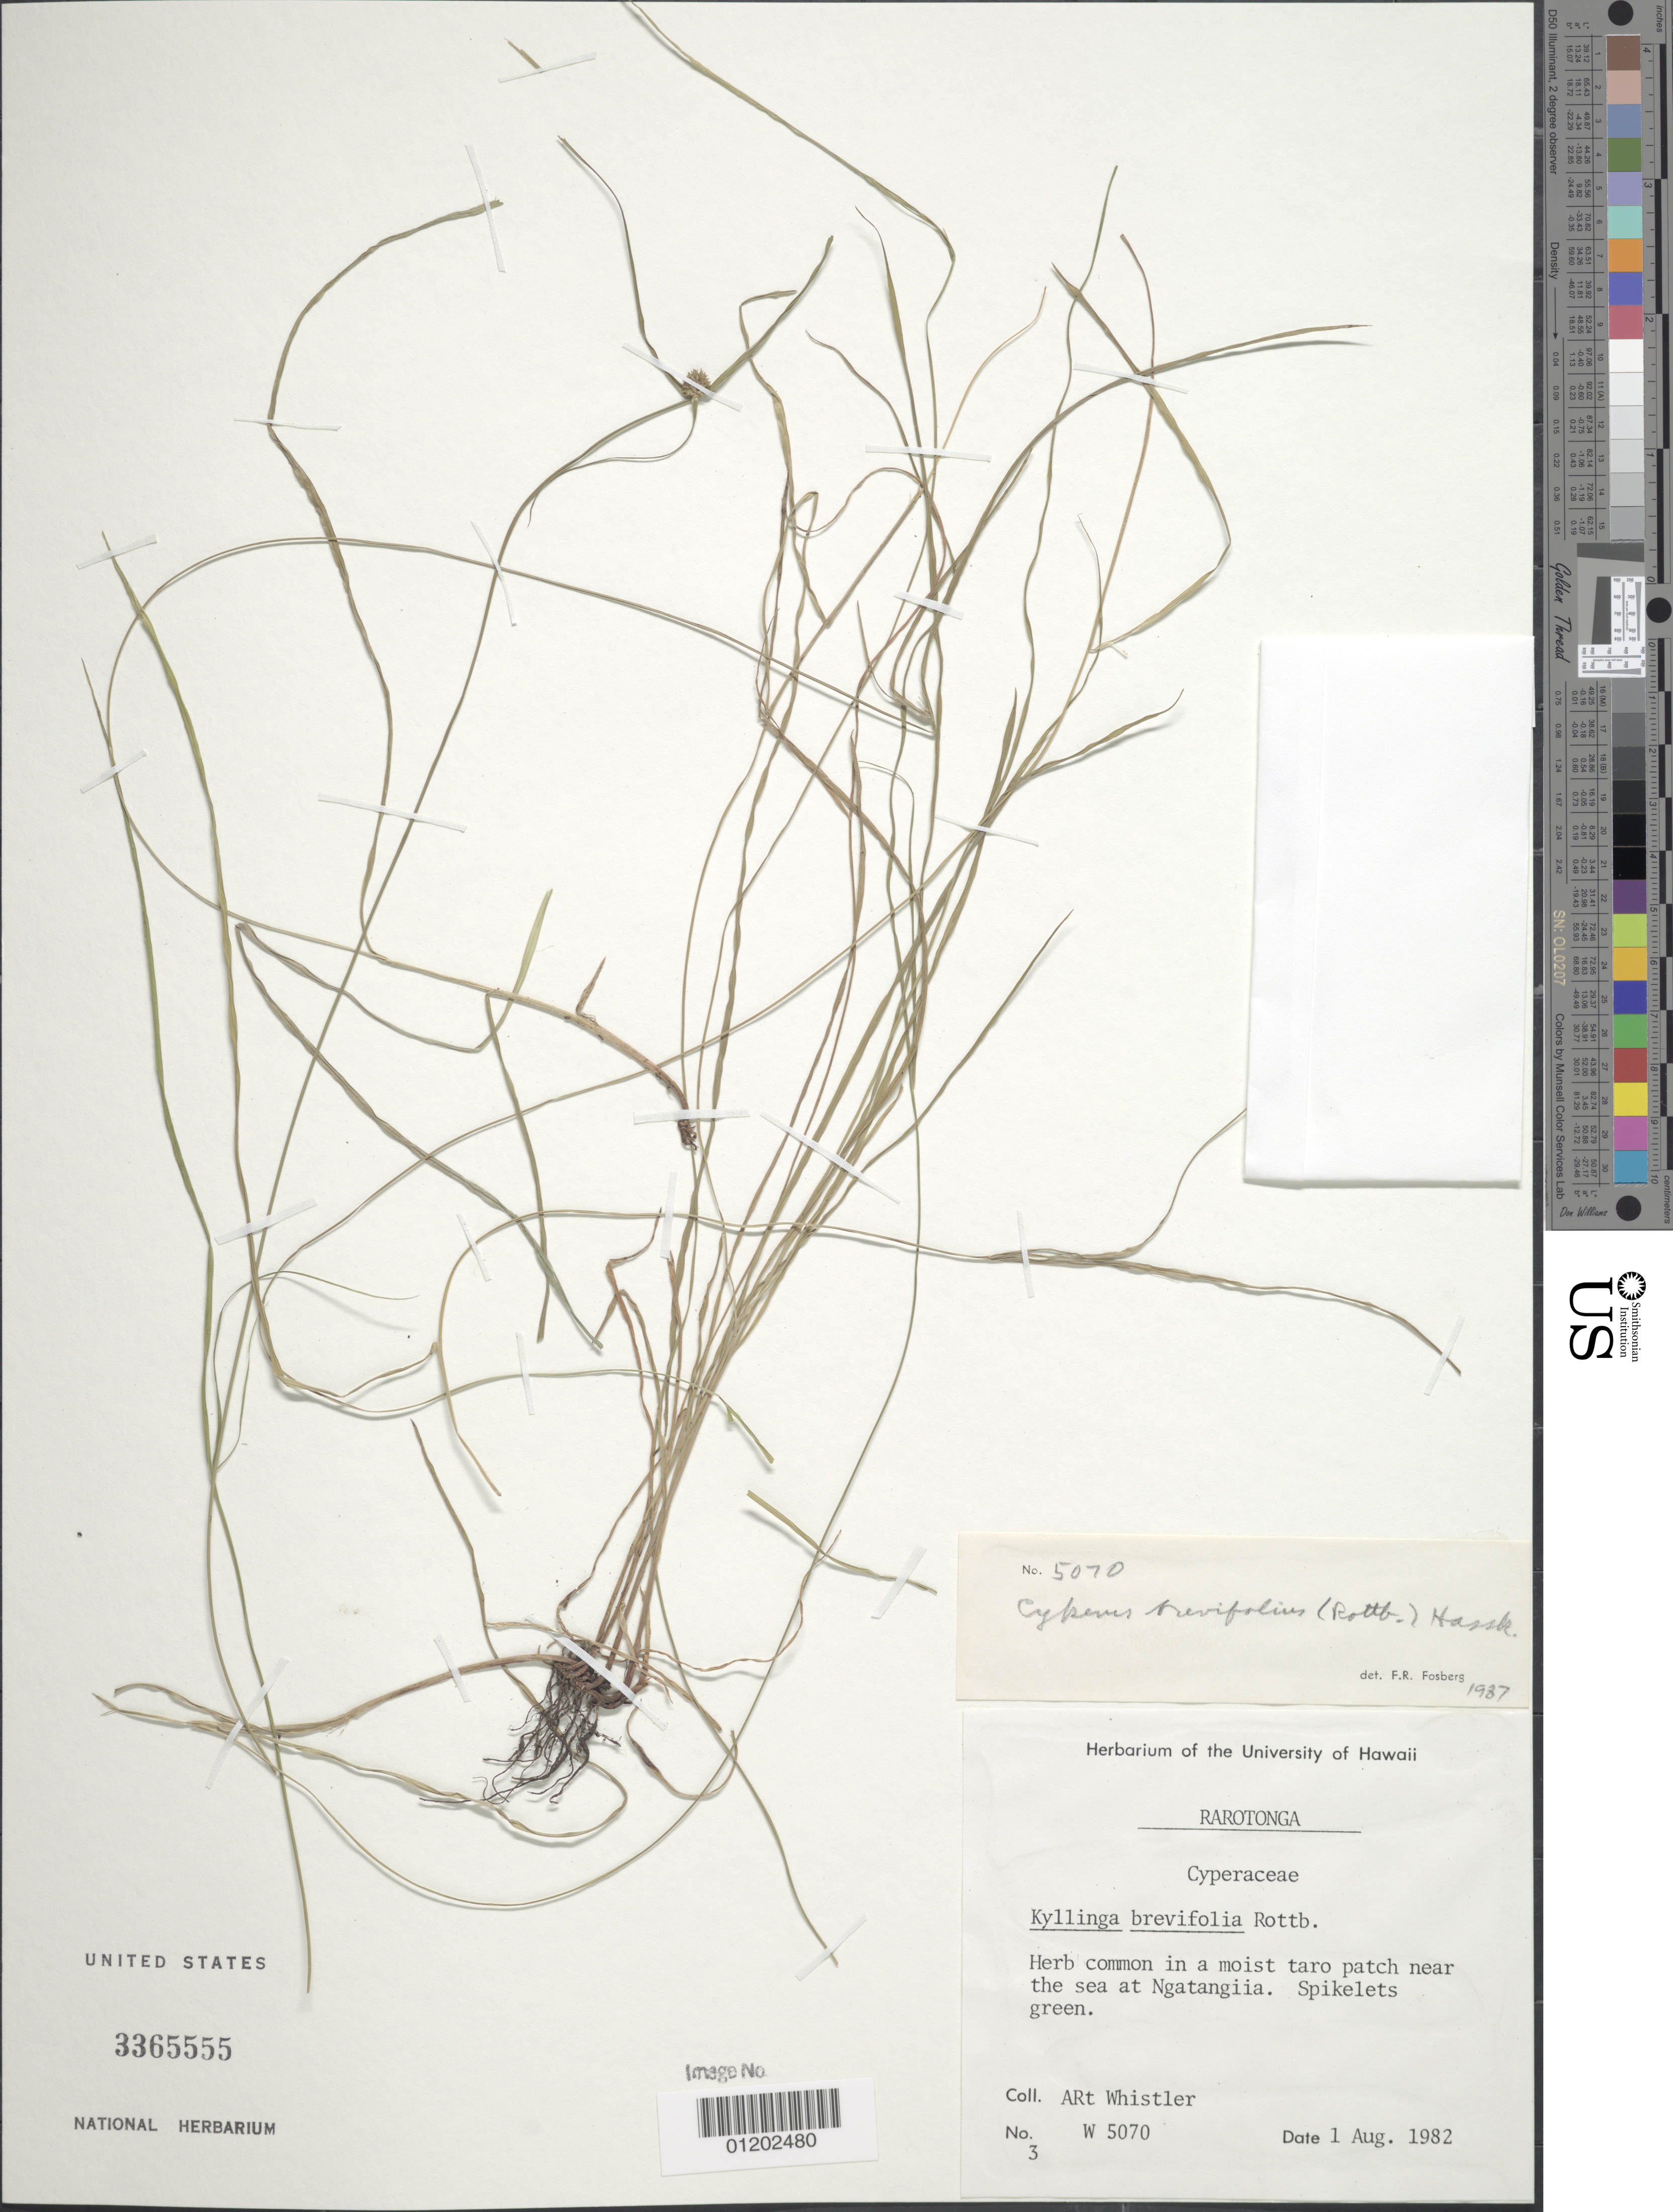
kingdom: Plantae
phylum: Tracheophyta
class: Liliopsida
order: Poales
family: Cyperaceae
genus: Cyperus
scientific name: Cyperus brevifolius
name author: (Rottb.) Hassk.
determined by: Strong, M. T., (US), Smithsonian Institution - National Museum of Natural History (UNITED STATES)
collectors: A. Whistler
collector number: W 5070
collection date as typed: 01 Aug 1982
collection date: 1982-08-01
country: Cook Islands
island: Rarotonga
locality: Near the sea at Ngatangiia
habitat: Moist taro patch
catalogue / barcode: US 3365555